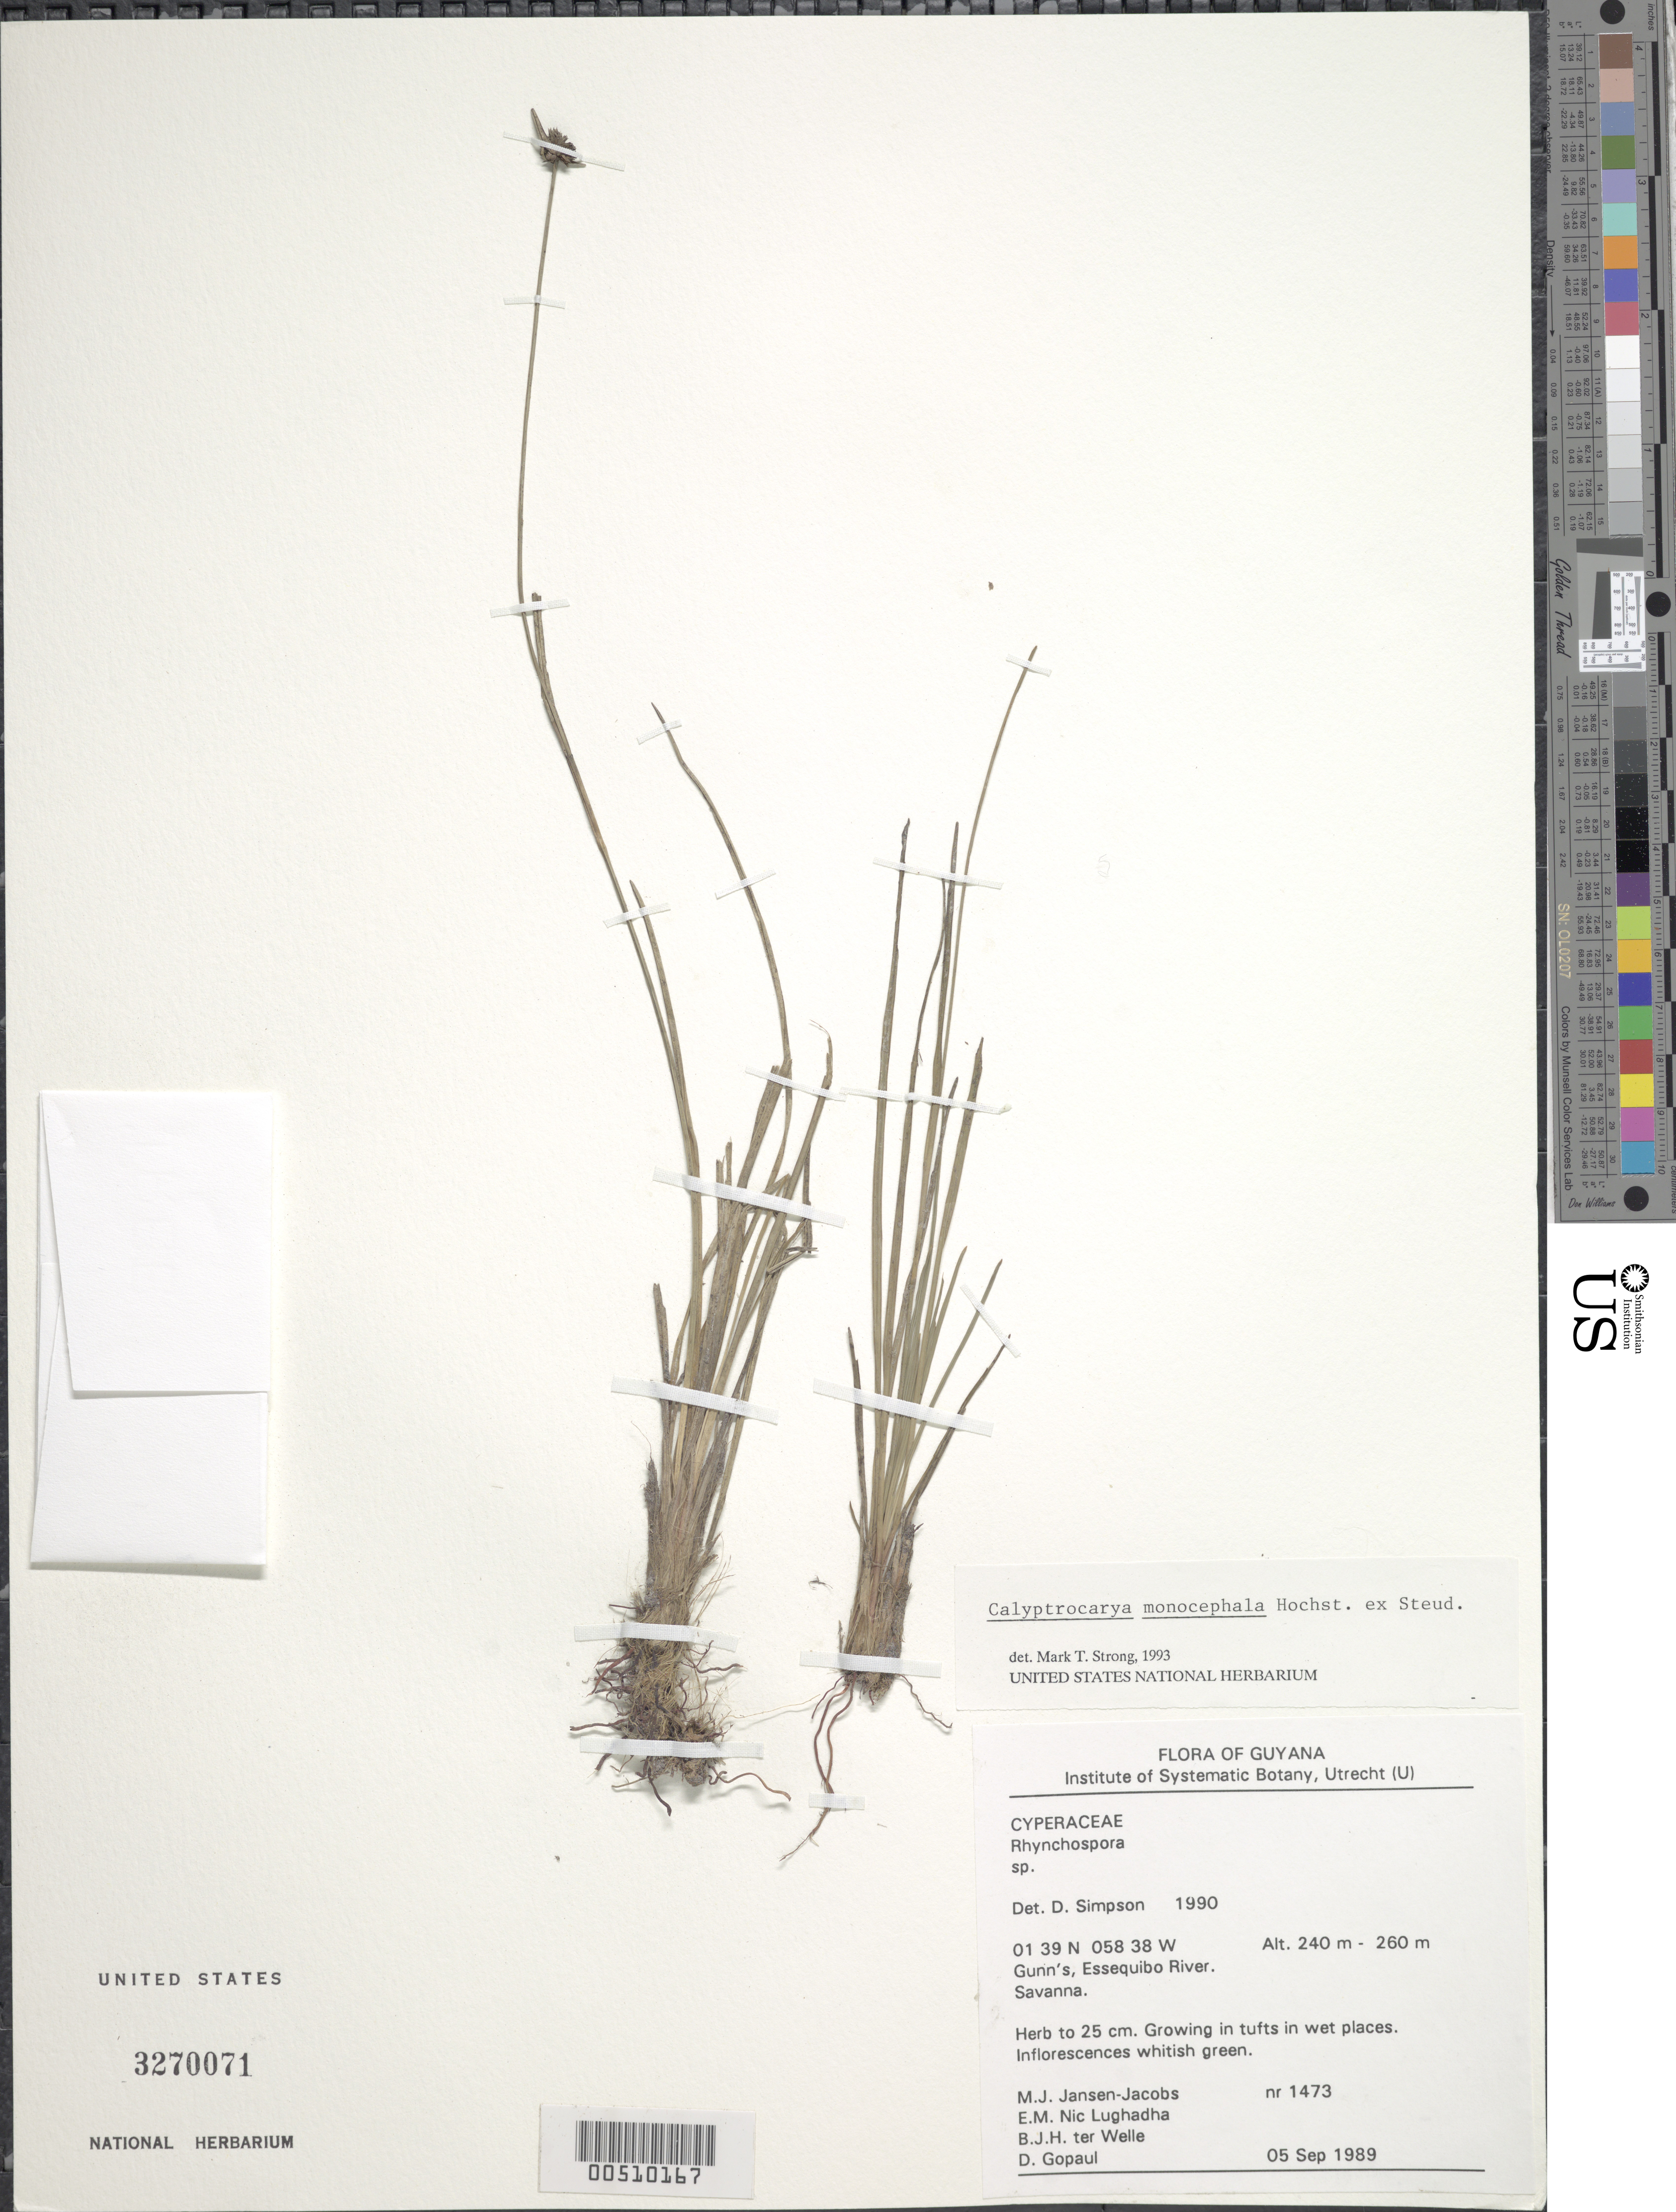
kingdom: Plantae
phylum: Tracheophyta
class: Liliopsida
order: Poales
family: Cyperaceae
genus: Calyptrocarya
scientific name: Calyptrocarya monocephala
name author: Hochst. ex Steud.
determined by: Strong, M. T., (US), Smithsonian Institution - National Museum of Natural History (UNITED STATES)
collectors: M. J. Jansen-Jacobs, E. Nic Lughadha, B. Welle & D. Gopaul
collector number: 1473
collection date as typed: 05 Sep 1989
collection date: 1989-09-05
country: Guyana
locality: Gunn's Essequibo River.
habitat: Savanna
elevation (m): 240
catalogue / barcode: US 3270071